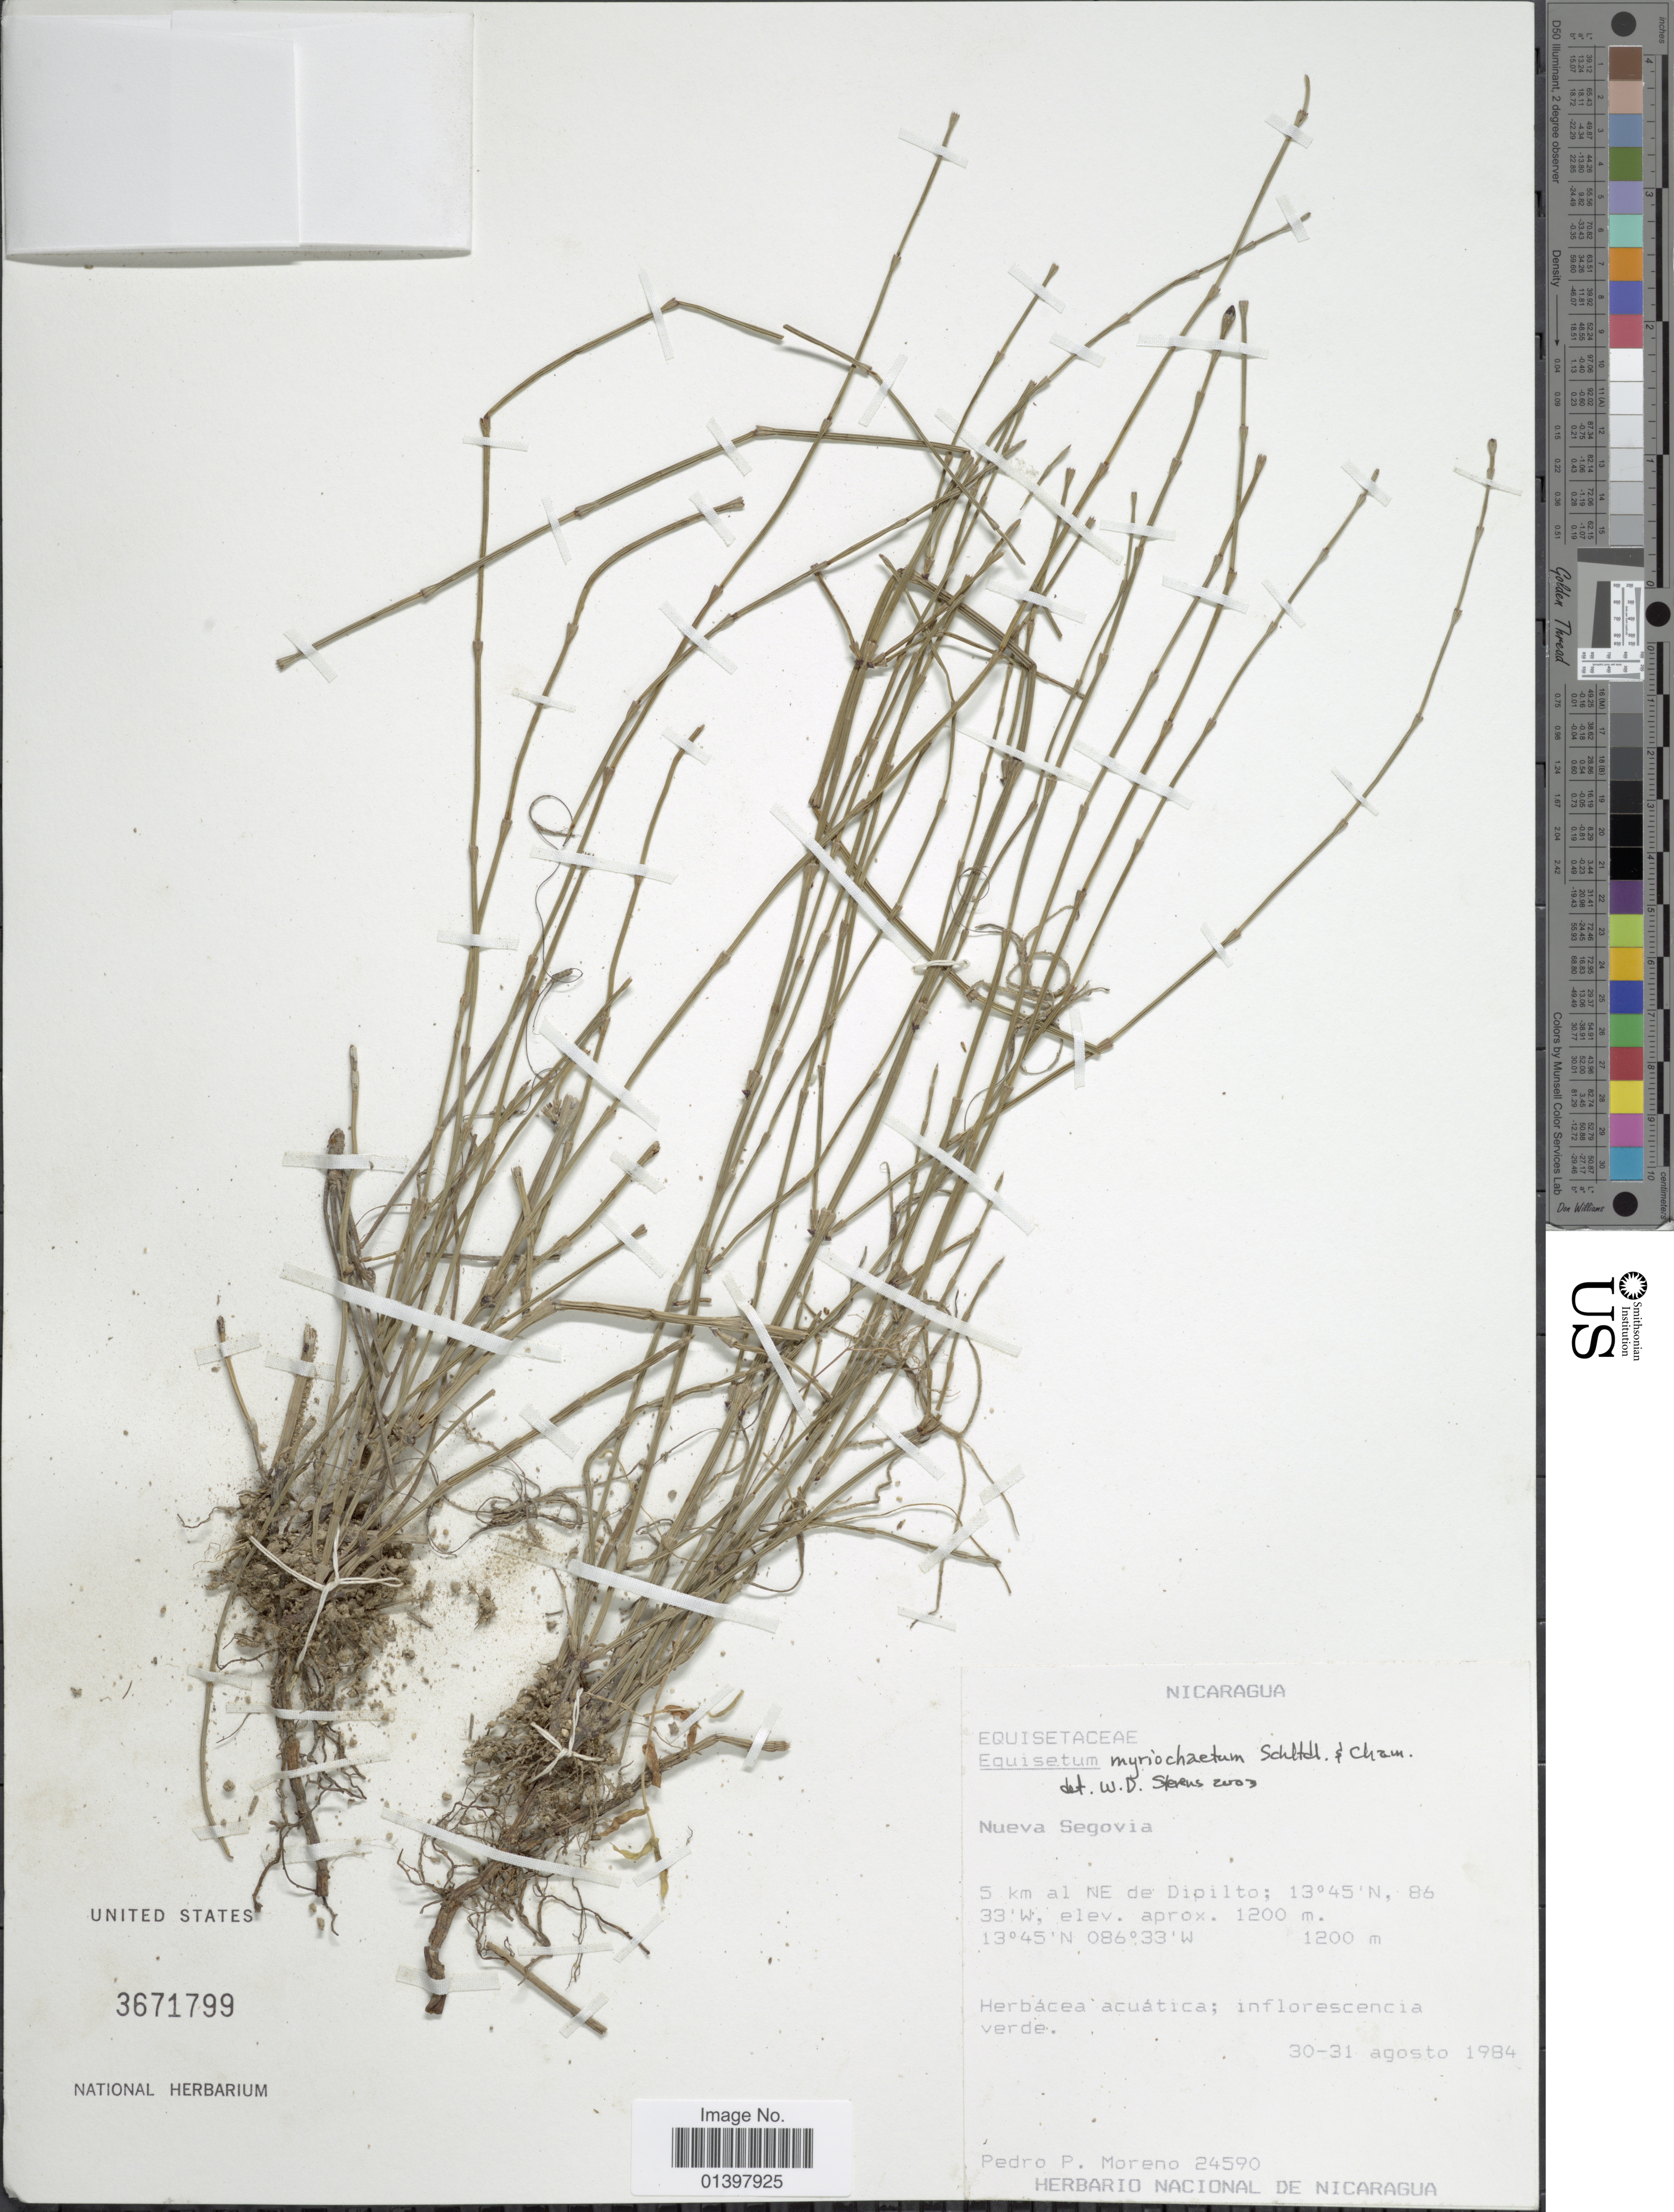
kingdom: Plantae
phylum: Tracheophyta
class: Polypodiopsida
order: Equisetales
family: Equisetaceae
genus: Equisetum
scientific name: Equisetum myriochaetum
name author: Schltdl. & Cham.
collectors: P. Moreno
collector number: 24590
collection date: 1984-08-30/1984-08-31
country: Nicaragua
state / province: Nueva Segovia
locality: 5 km al NE of Dipilto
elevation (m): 1200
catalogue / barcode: US 3671799